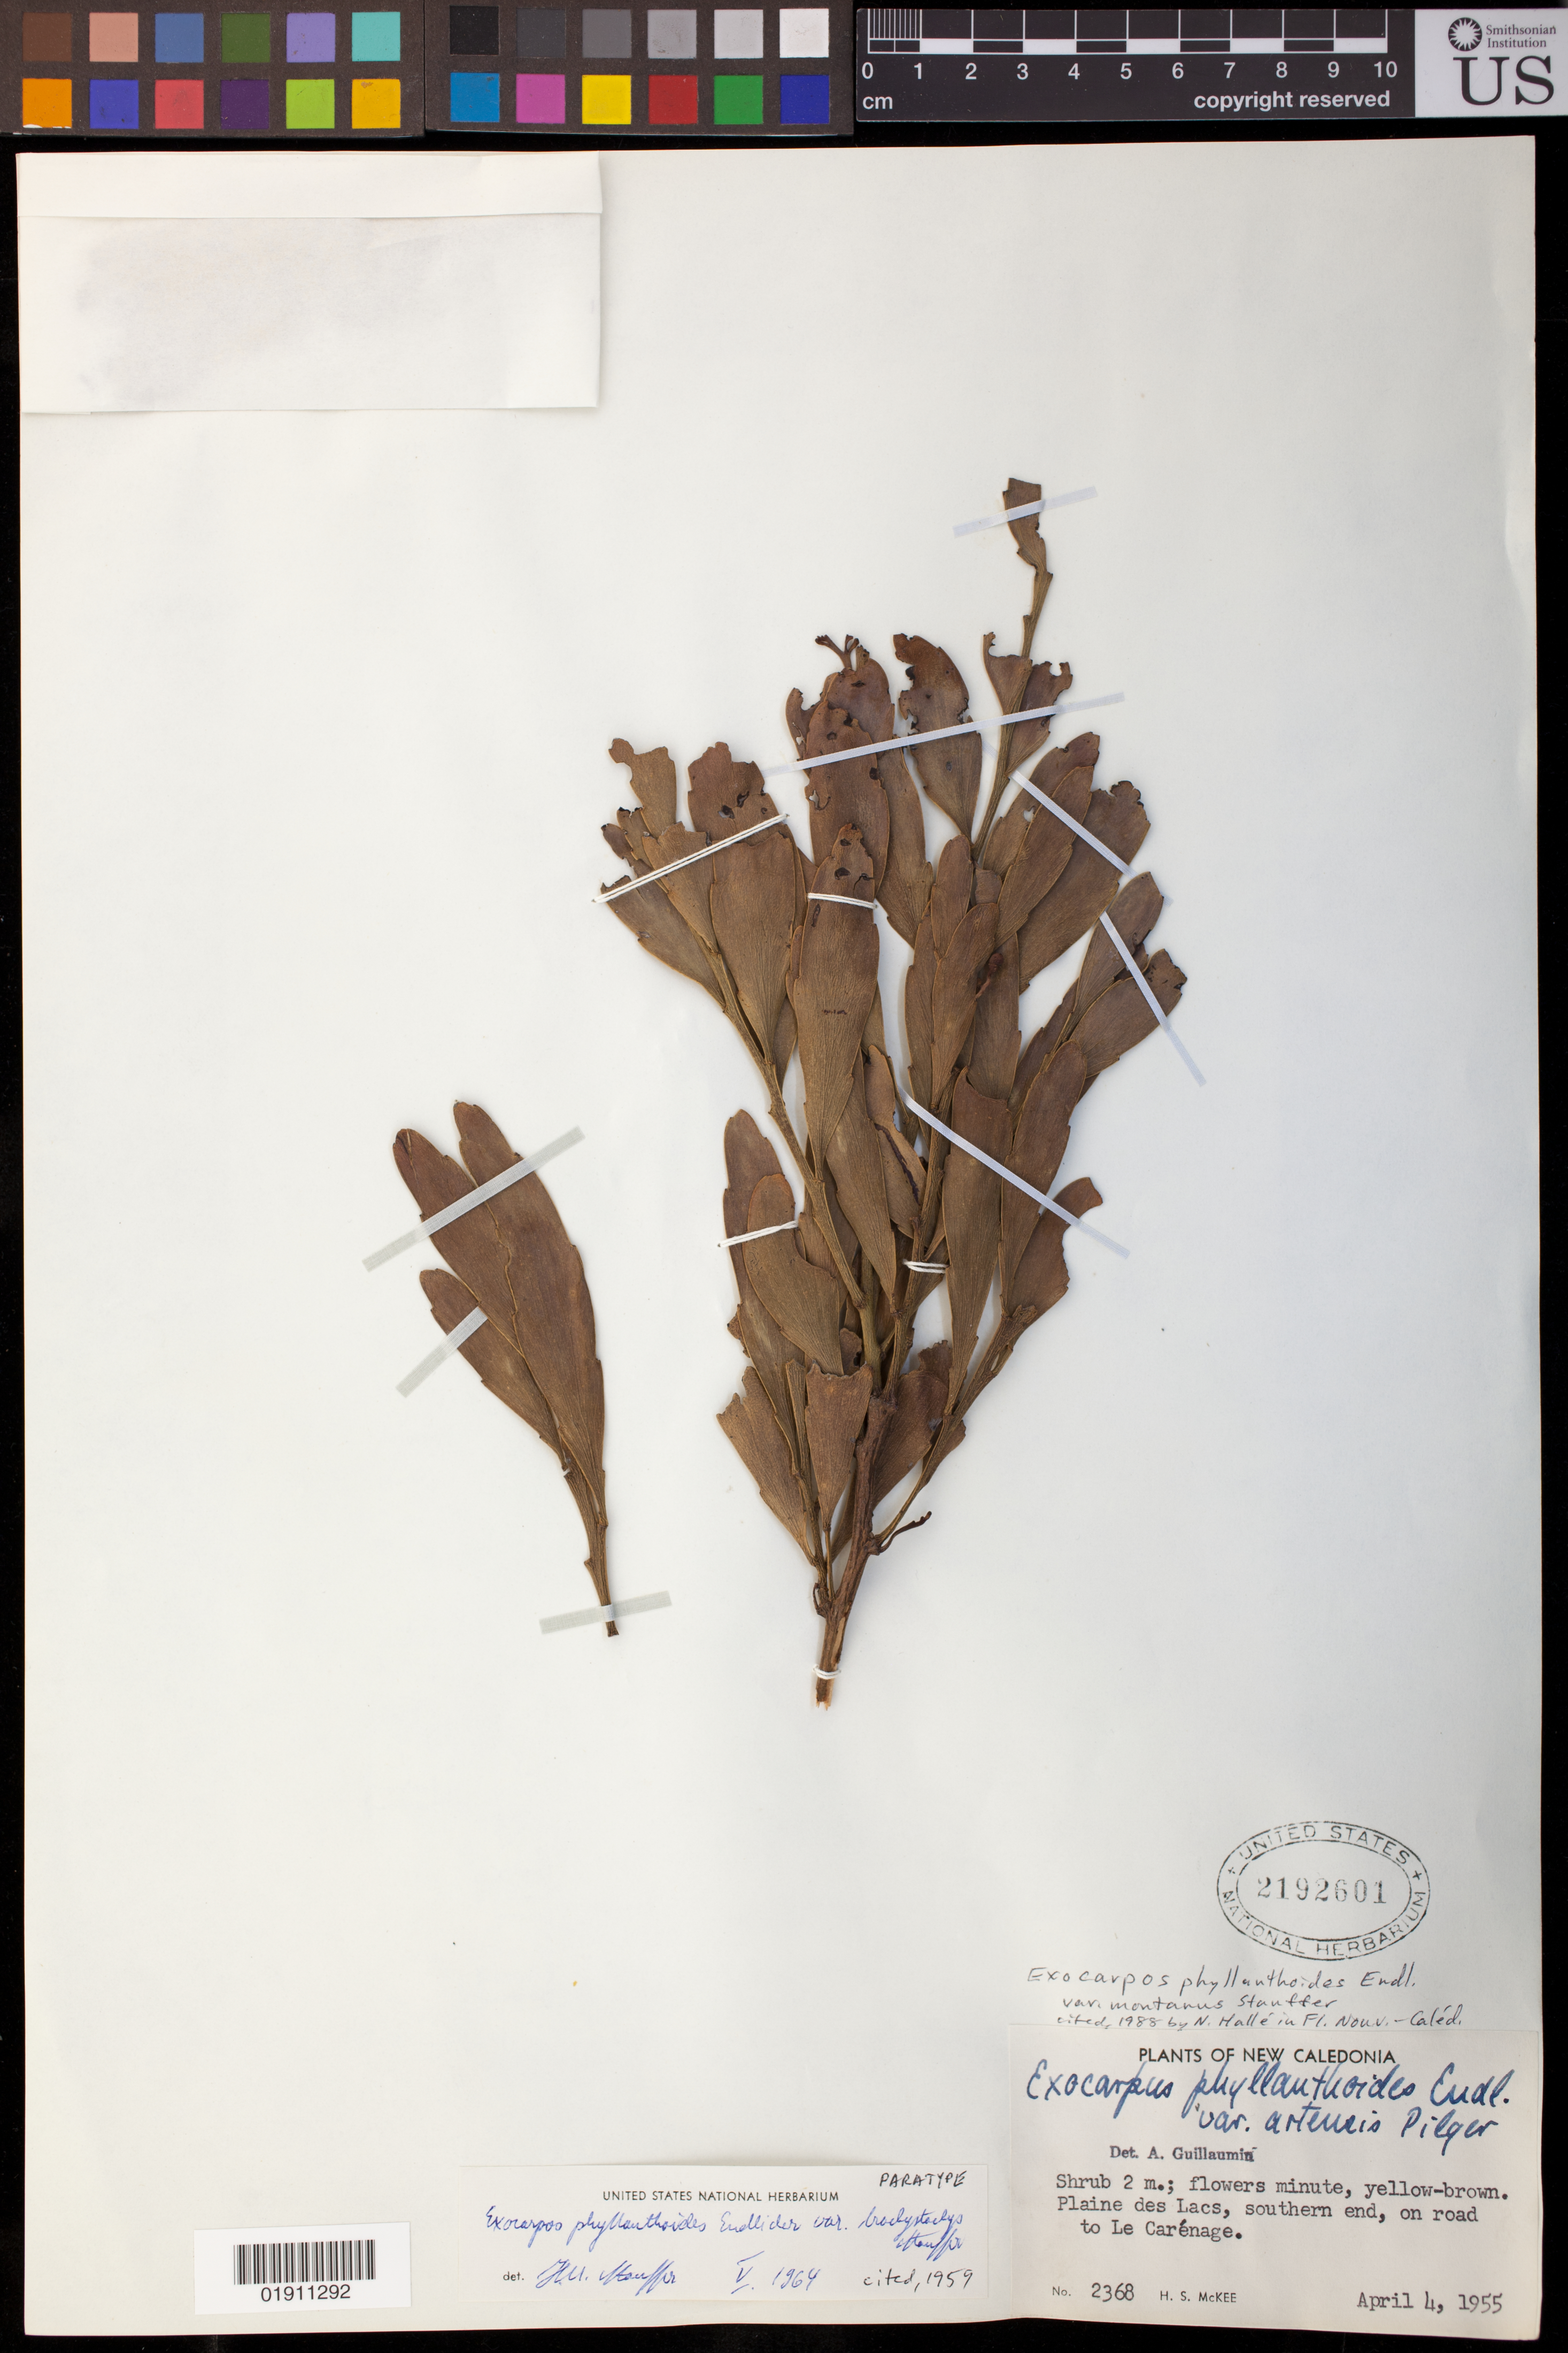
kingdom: Plantae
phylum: Tracheophyta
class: Magnoliopsida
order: Santalales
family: Santalaceae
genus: Exocarpos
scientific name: Exocarpos phyllanthoides var. brachystachys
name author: Stauffer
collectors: H. McKe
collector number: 2368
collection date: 1955-04-04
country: New Caledonia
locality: Plaine des Lacs, southern end, on road to Le Carénage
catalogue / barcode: US 2192601